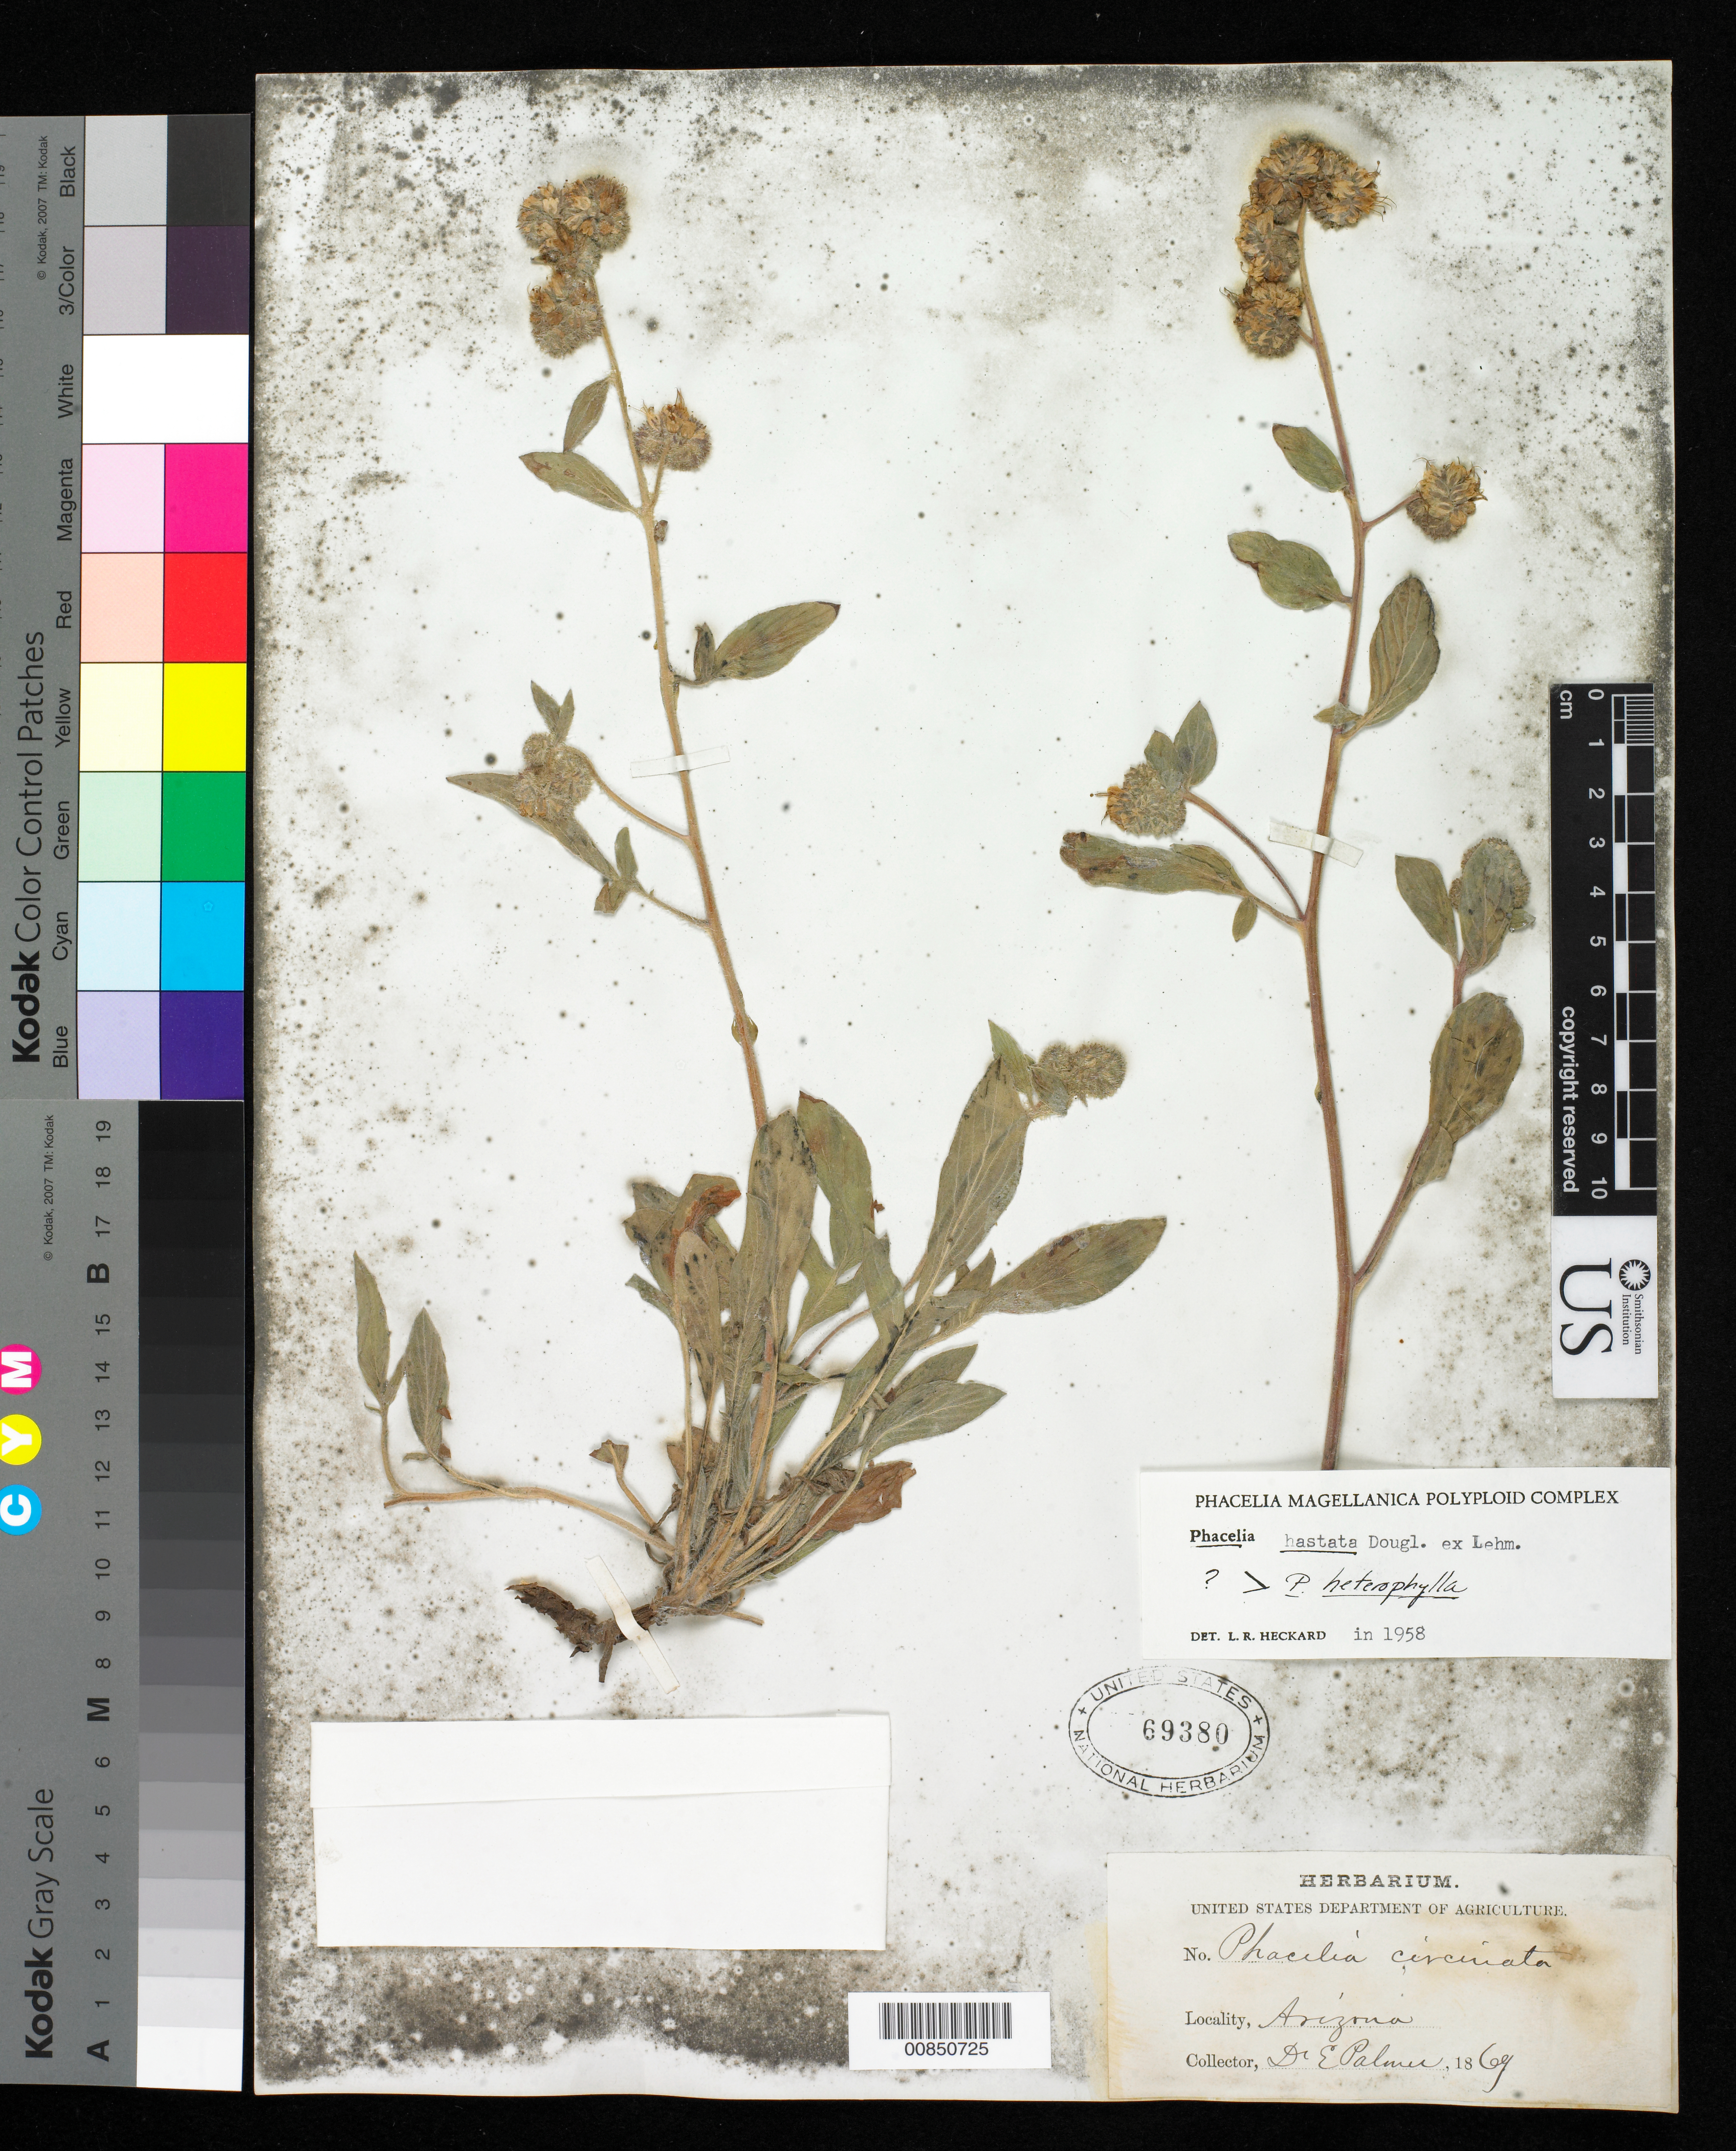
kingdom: Plantae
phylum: Tracheophyta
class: Magnoliopsida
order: Boraginales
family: Hydrophyllaceae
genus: Phacelia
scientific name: Phacelia hastata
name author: Douglas ex Lehm.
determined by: Heckard, Lawrence R.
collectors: E. Palmer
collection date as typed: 1869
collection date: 1869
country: United States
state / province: Arizona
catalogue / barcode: US 69380